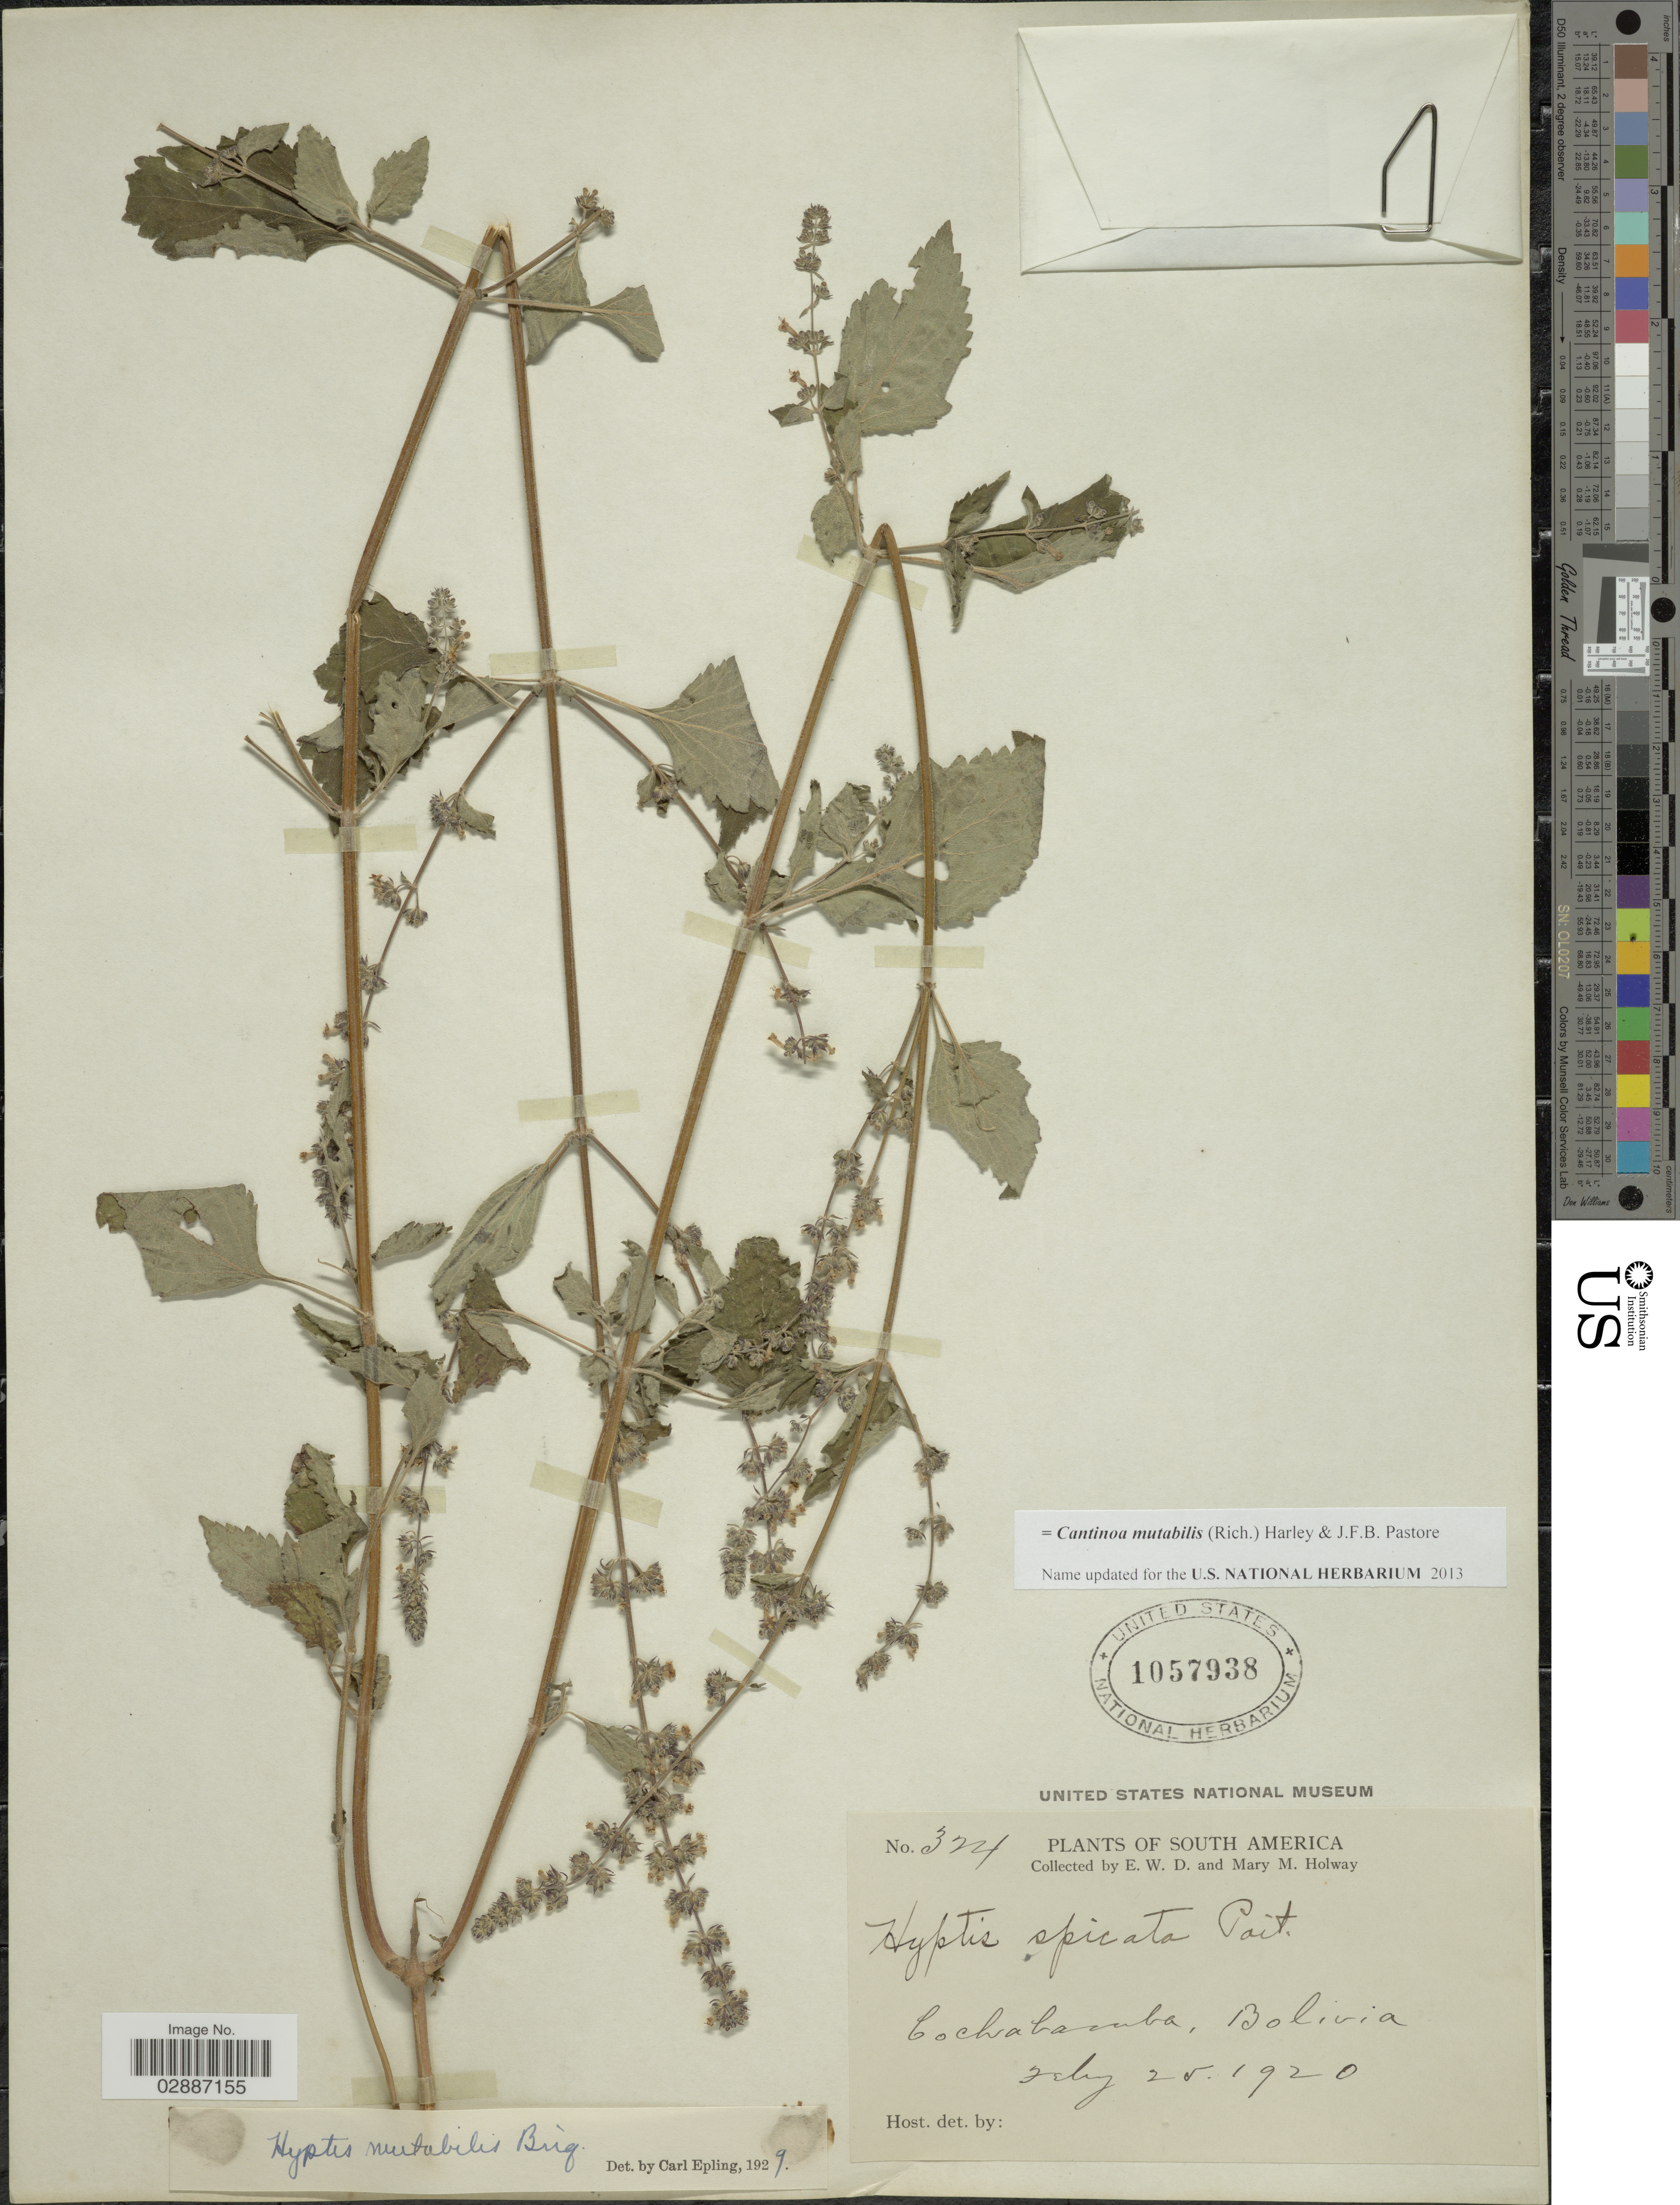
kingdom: Plantae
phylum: Tracheophyta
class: Magnoliopsida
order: Lamiales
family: Lamiaceae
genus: Cantinoa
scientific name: Cantinoa mutabilis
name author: (Epling) Harley & J.F.B. Pastore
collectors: E. W. D. Holway & M. M. Holway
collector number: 324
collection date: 1920-07-25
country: Bolivia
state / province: Cochabamba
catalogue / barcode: US 1057938